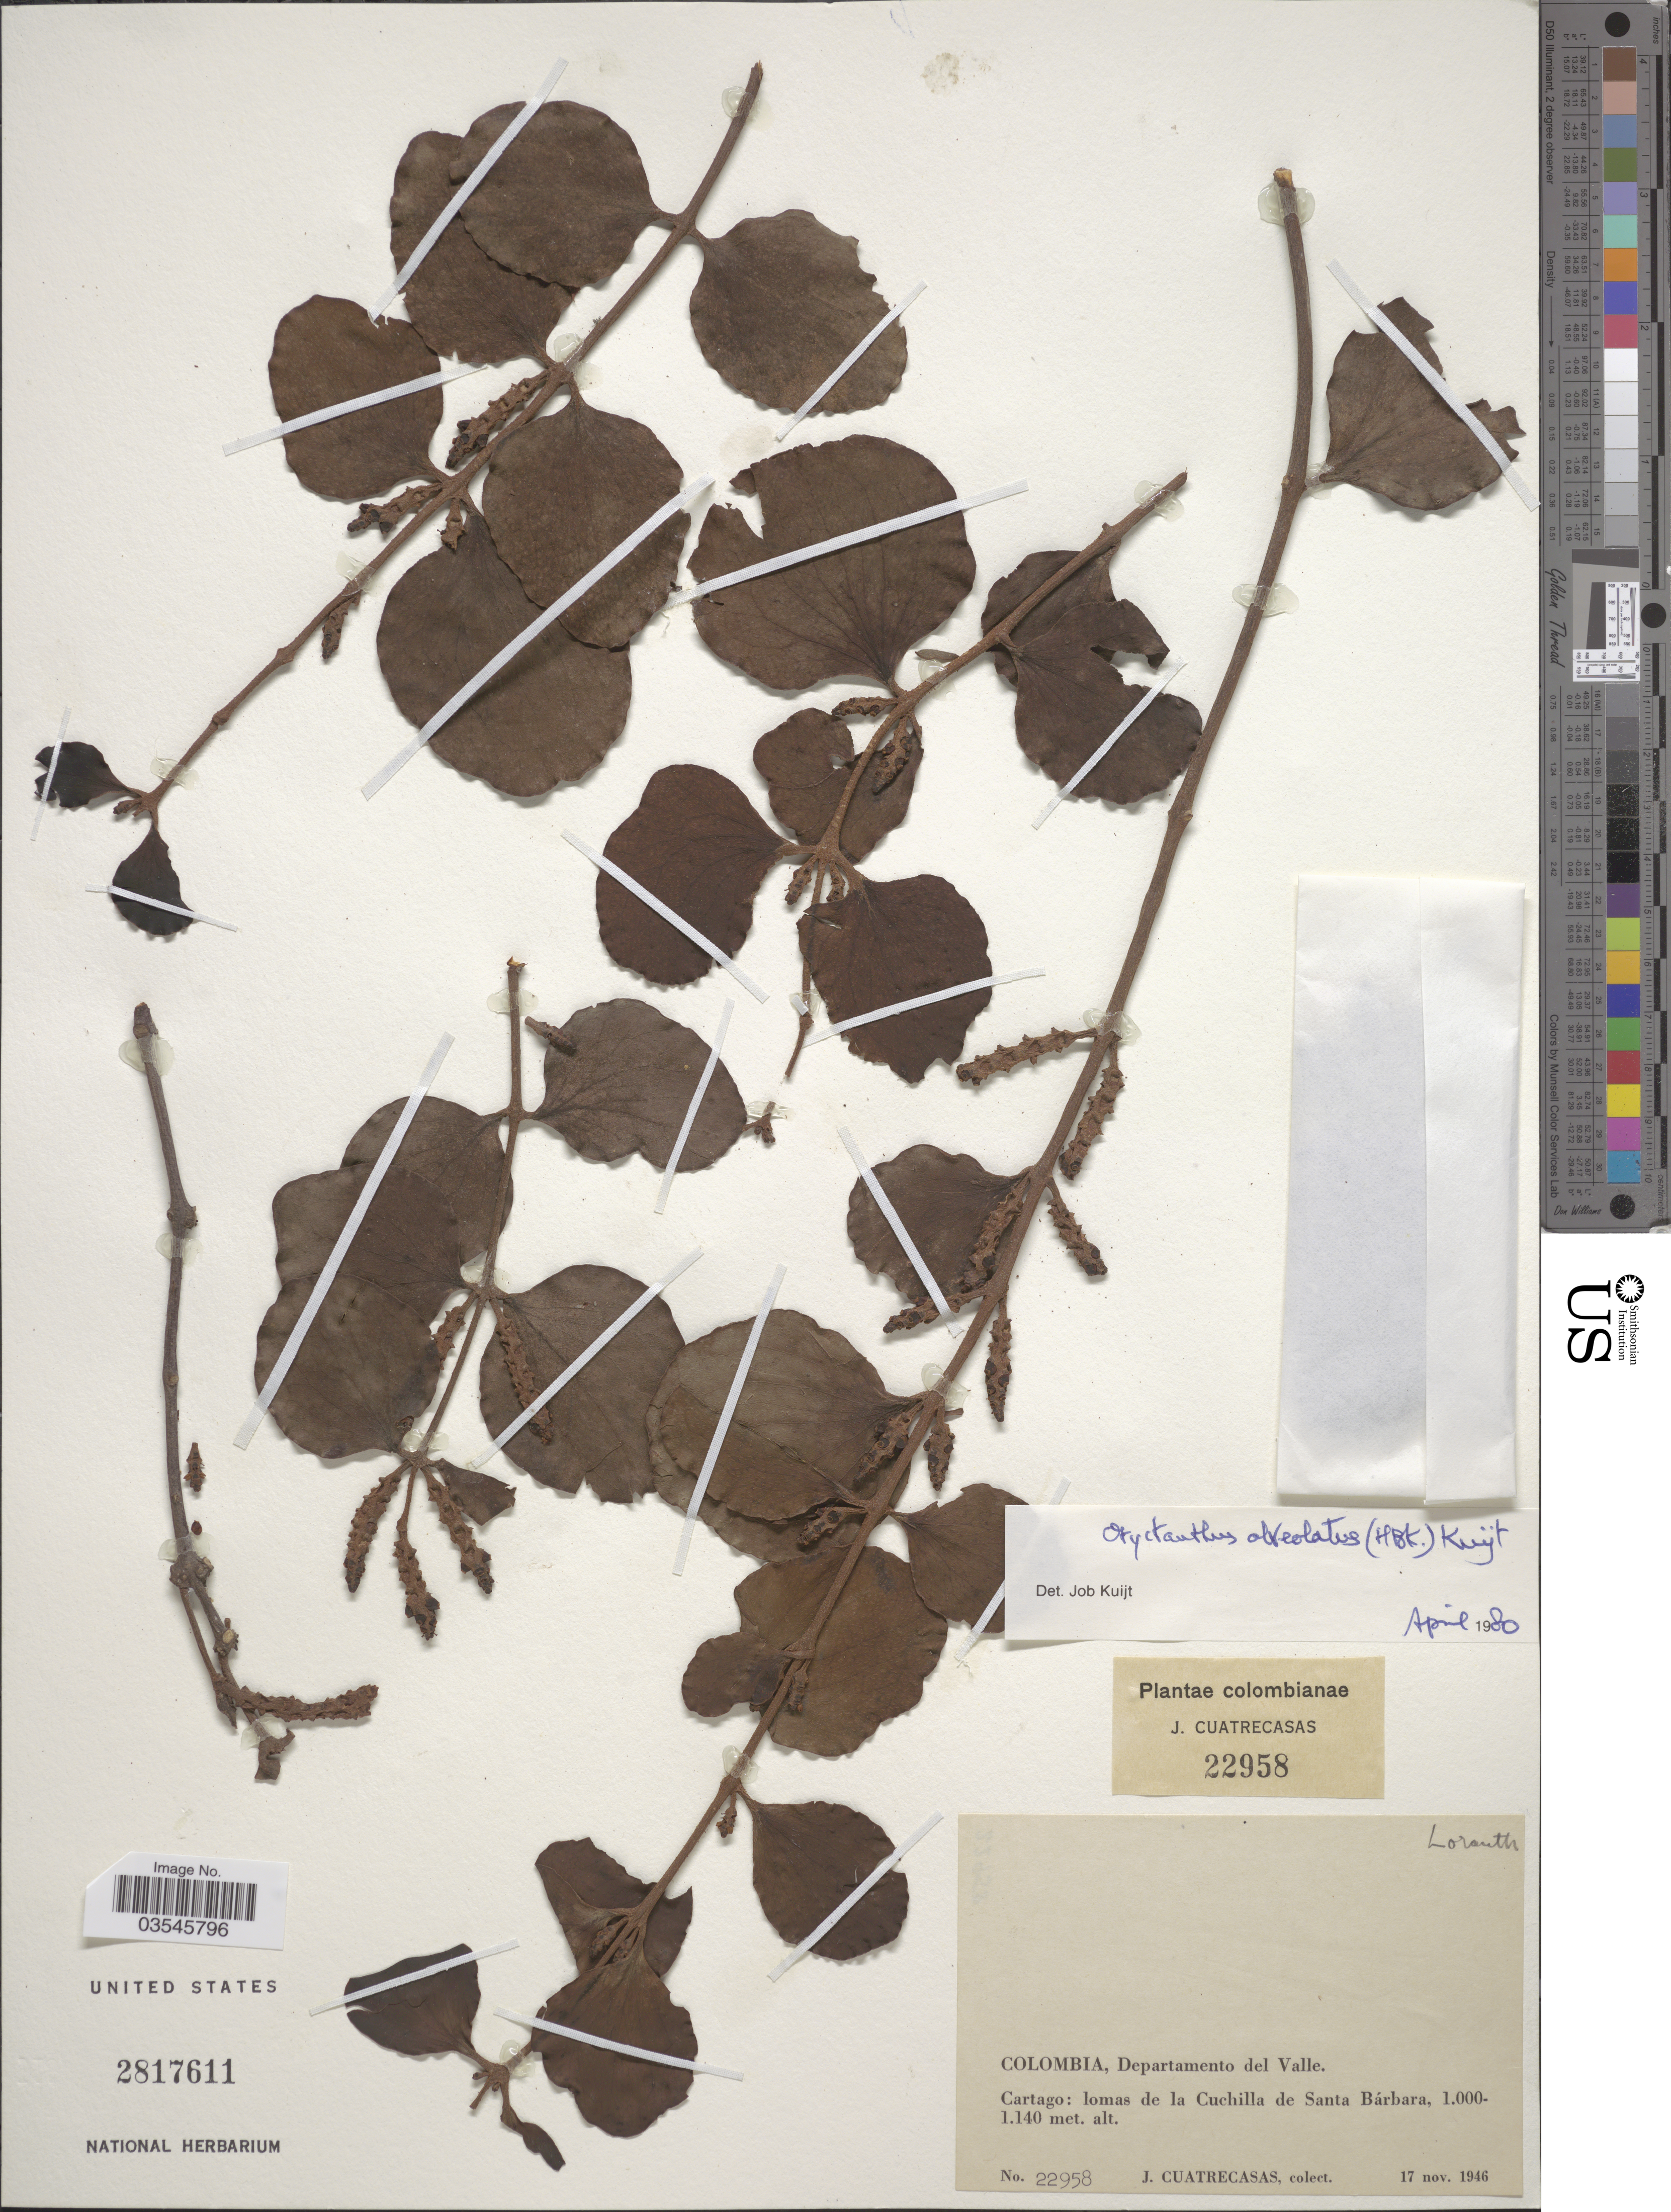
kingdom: Plantae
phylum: Tracheophyta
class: Magnoliopsida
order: Santalales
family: Loranthaceae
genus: Oryctanthus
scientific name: Oryctanthus alveolatus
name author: (Kunth) Kuijt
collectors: J. Cuatrecasas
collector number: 22958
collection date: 1946-11-17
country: Colombia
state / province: Valle del Cauca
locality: Departamento del Valle. Cartago: lomas de la Cuchilla de Santa Bárbara.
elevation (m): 1000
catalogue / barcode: US 2817611